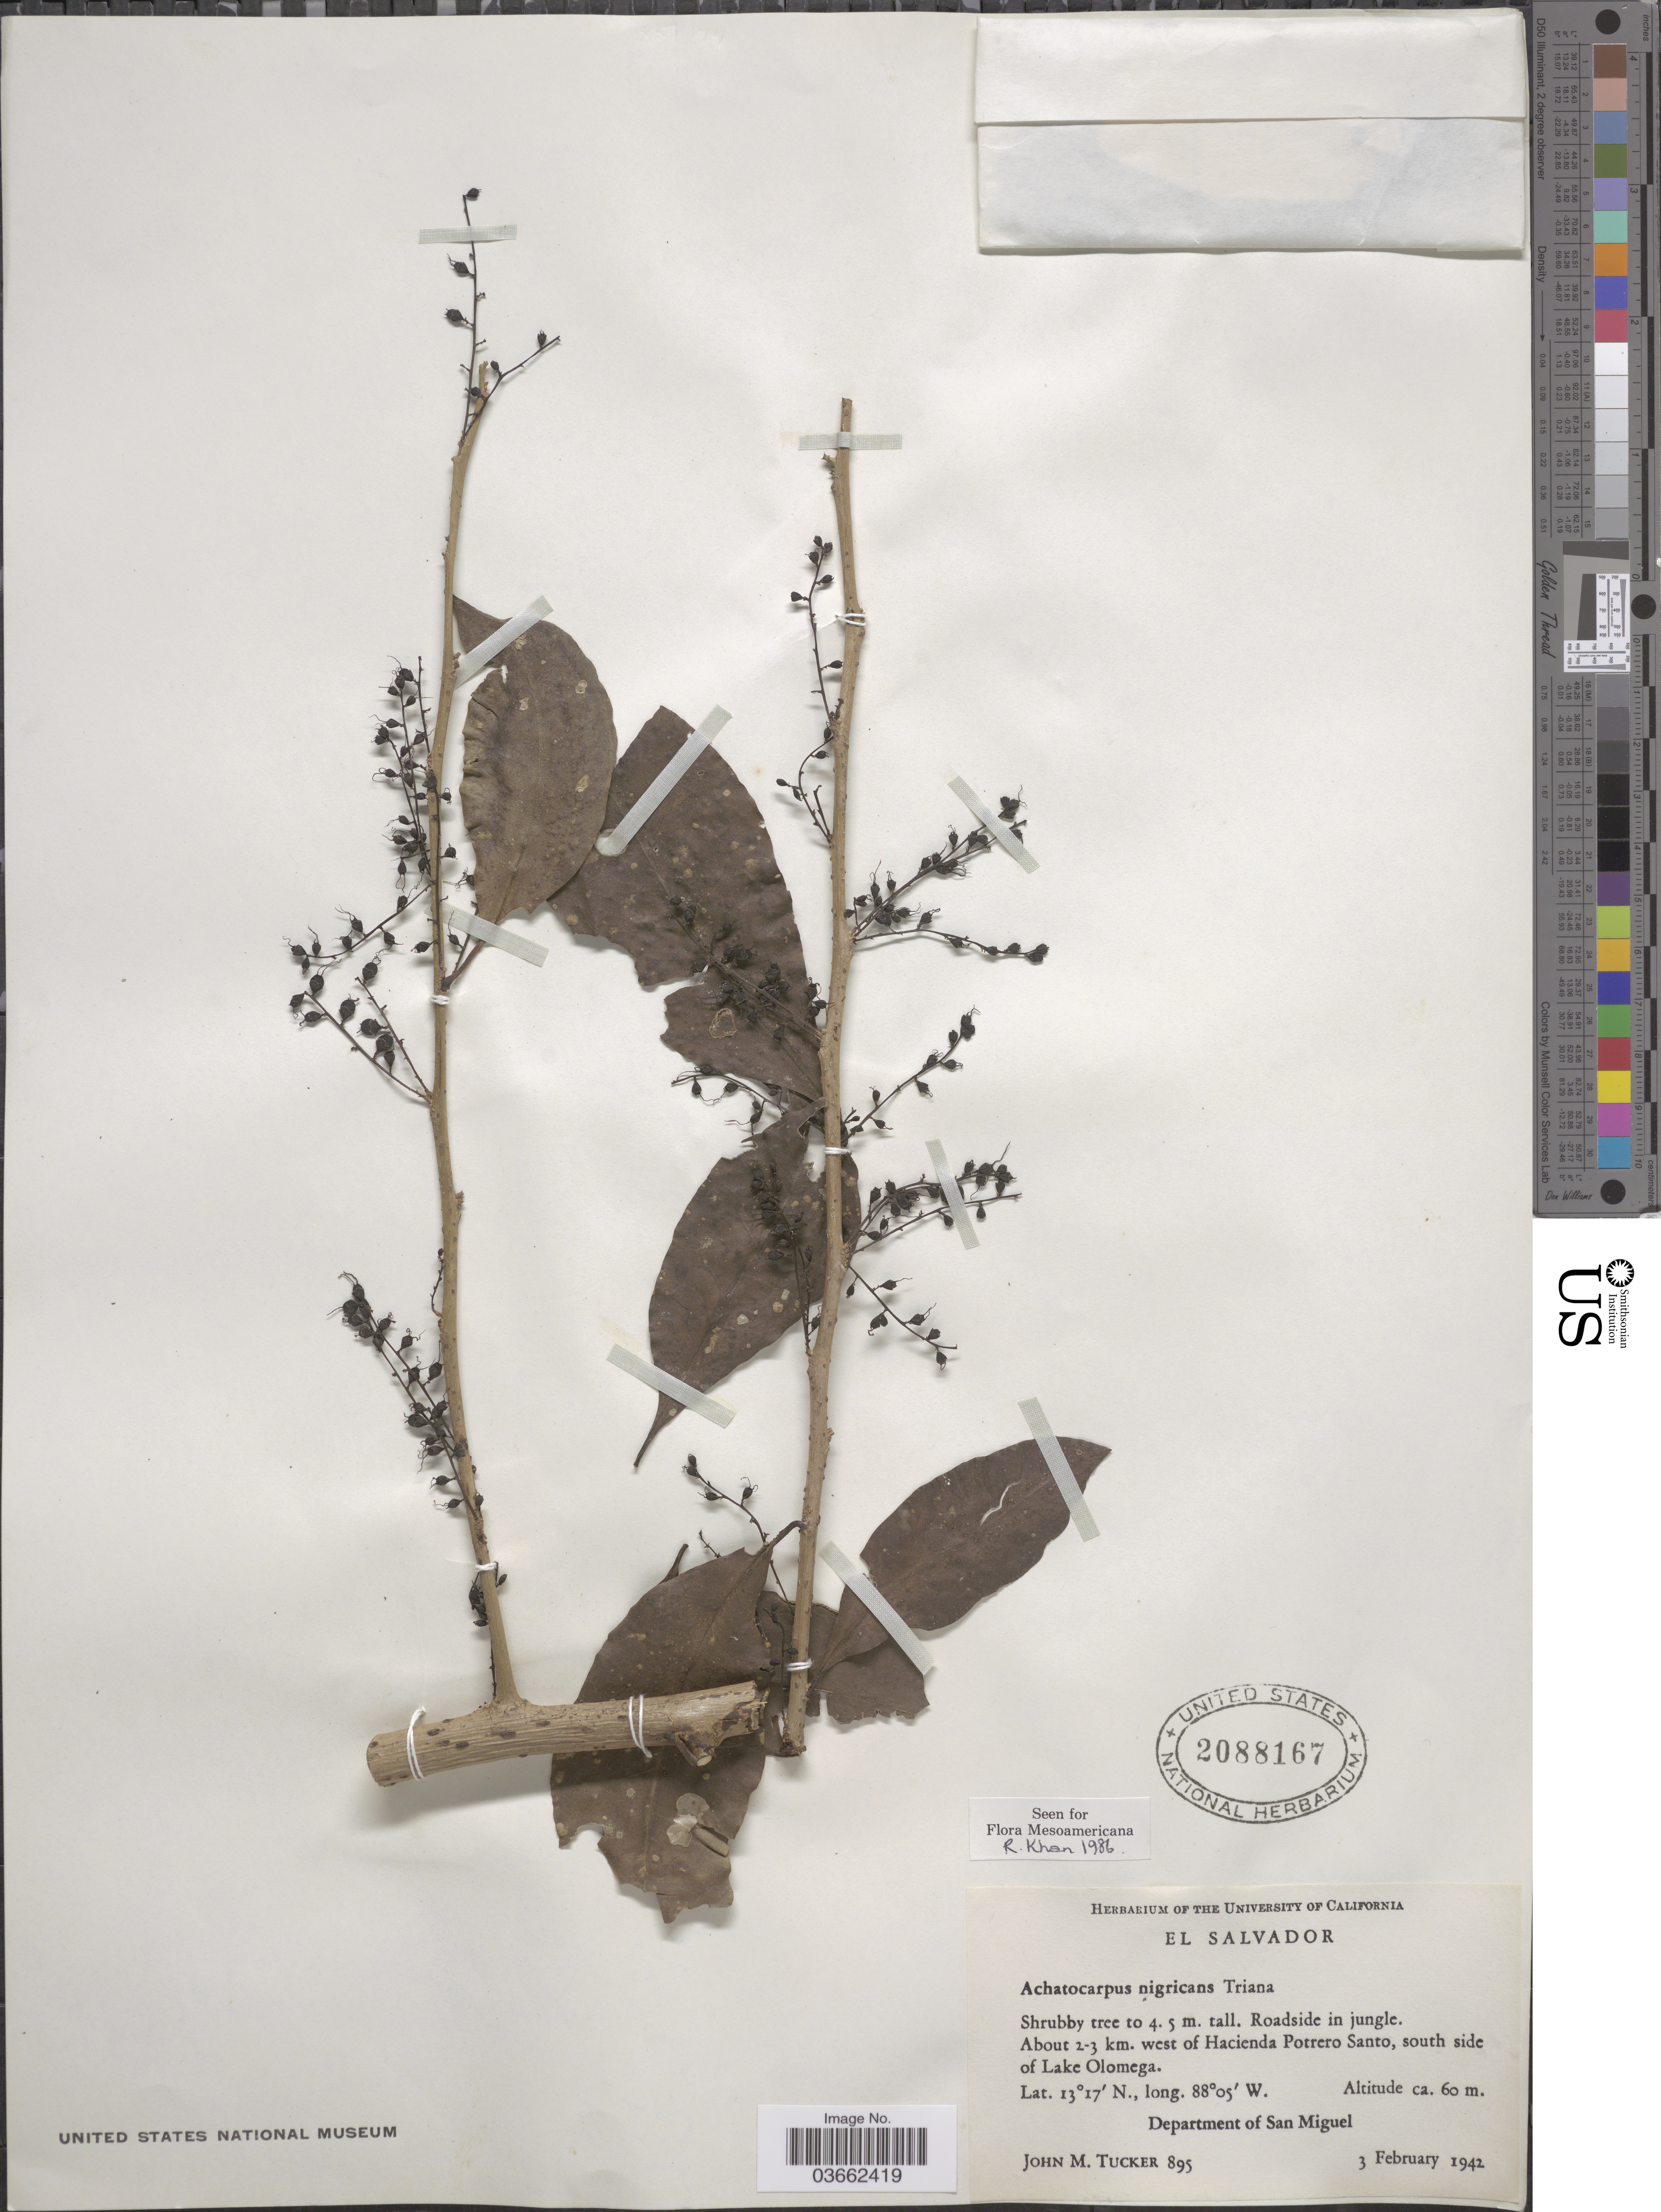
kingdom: Plantae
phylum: Tracheophyta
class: Magnoliopsida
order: Caryophyllales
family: Achatocarpaceae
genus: Achatocarpus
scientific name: Achatocarpus nigricans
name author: Triana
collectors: J. M. Tucker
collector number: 895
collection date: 1942-02-03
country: El Salvador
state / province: San Miguel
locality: About 2-3 km. west of Hacienda Potrero Santo, south side of Lake Olomega. Department of San Miguel.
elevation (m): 60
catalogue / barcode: US 2088167